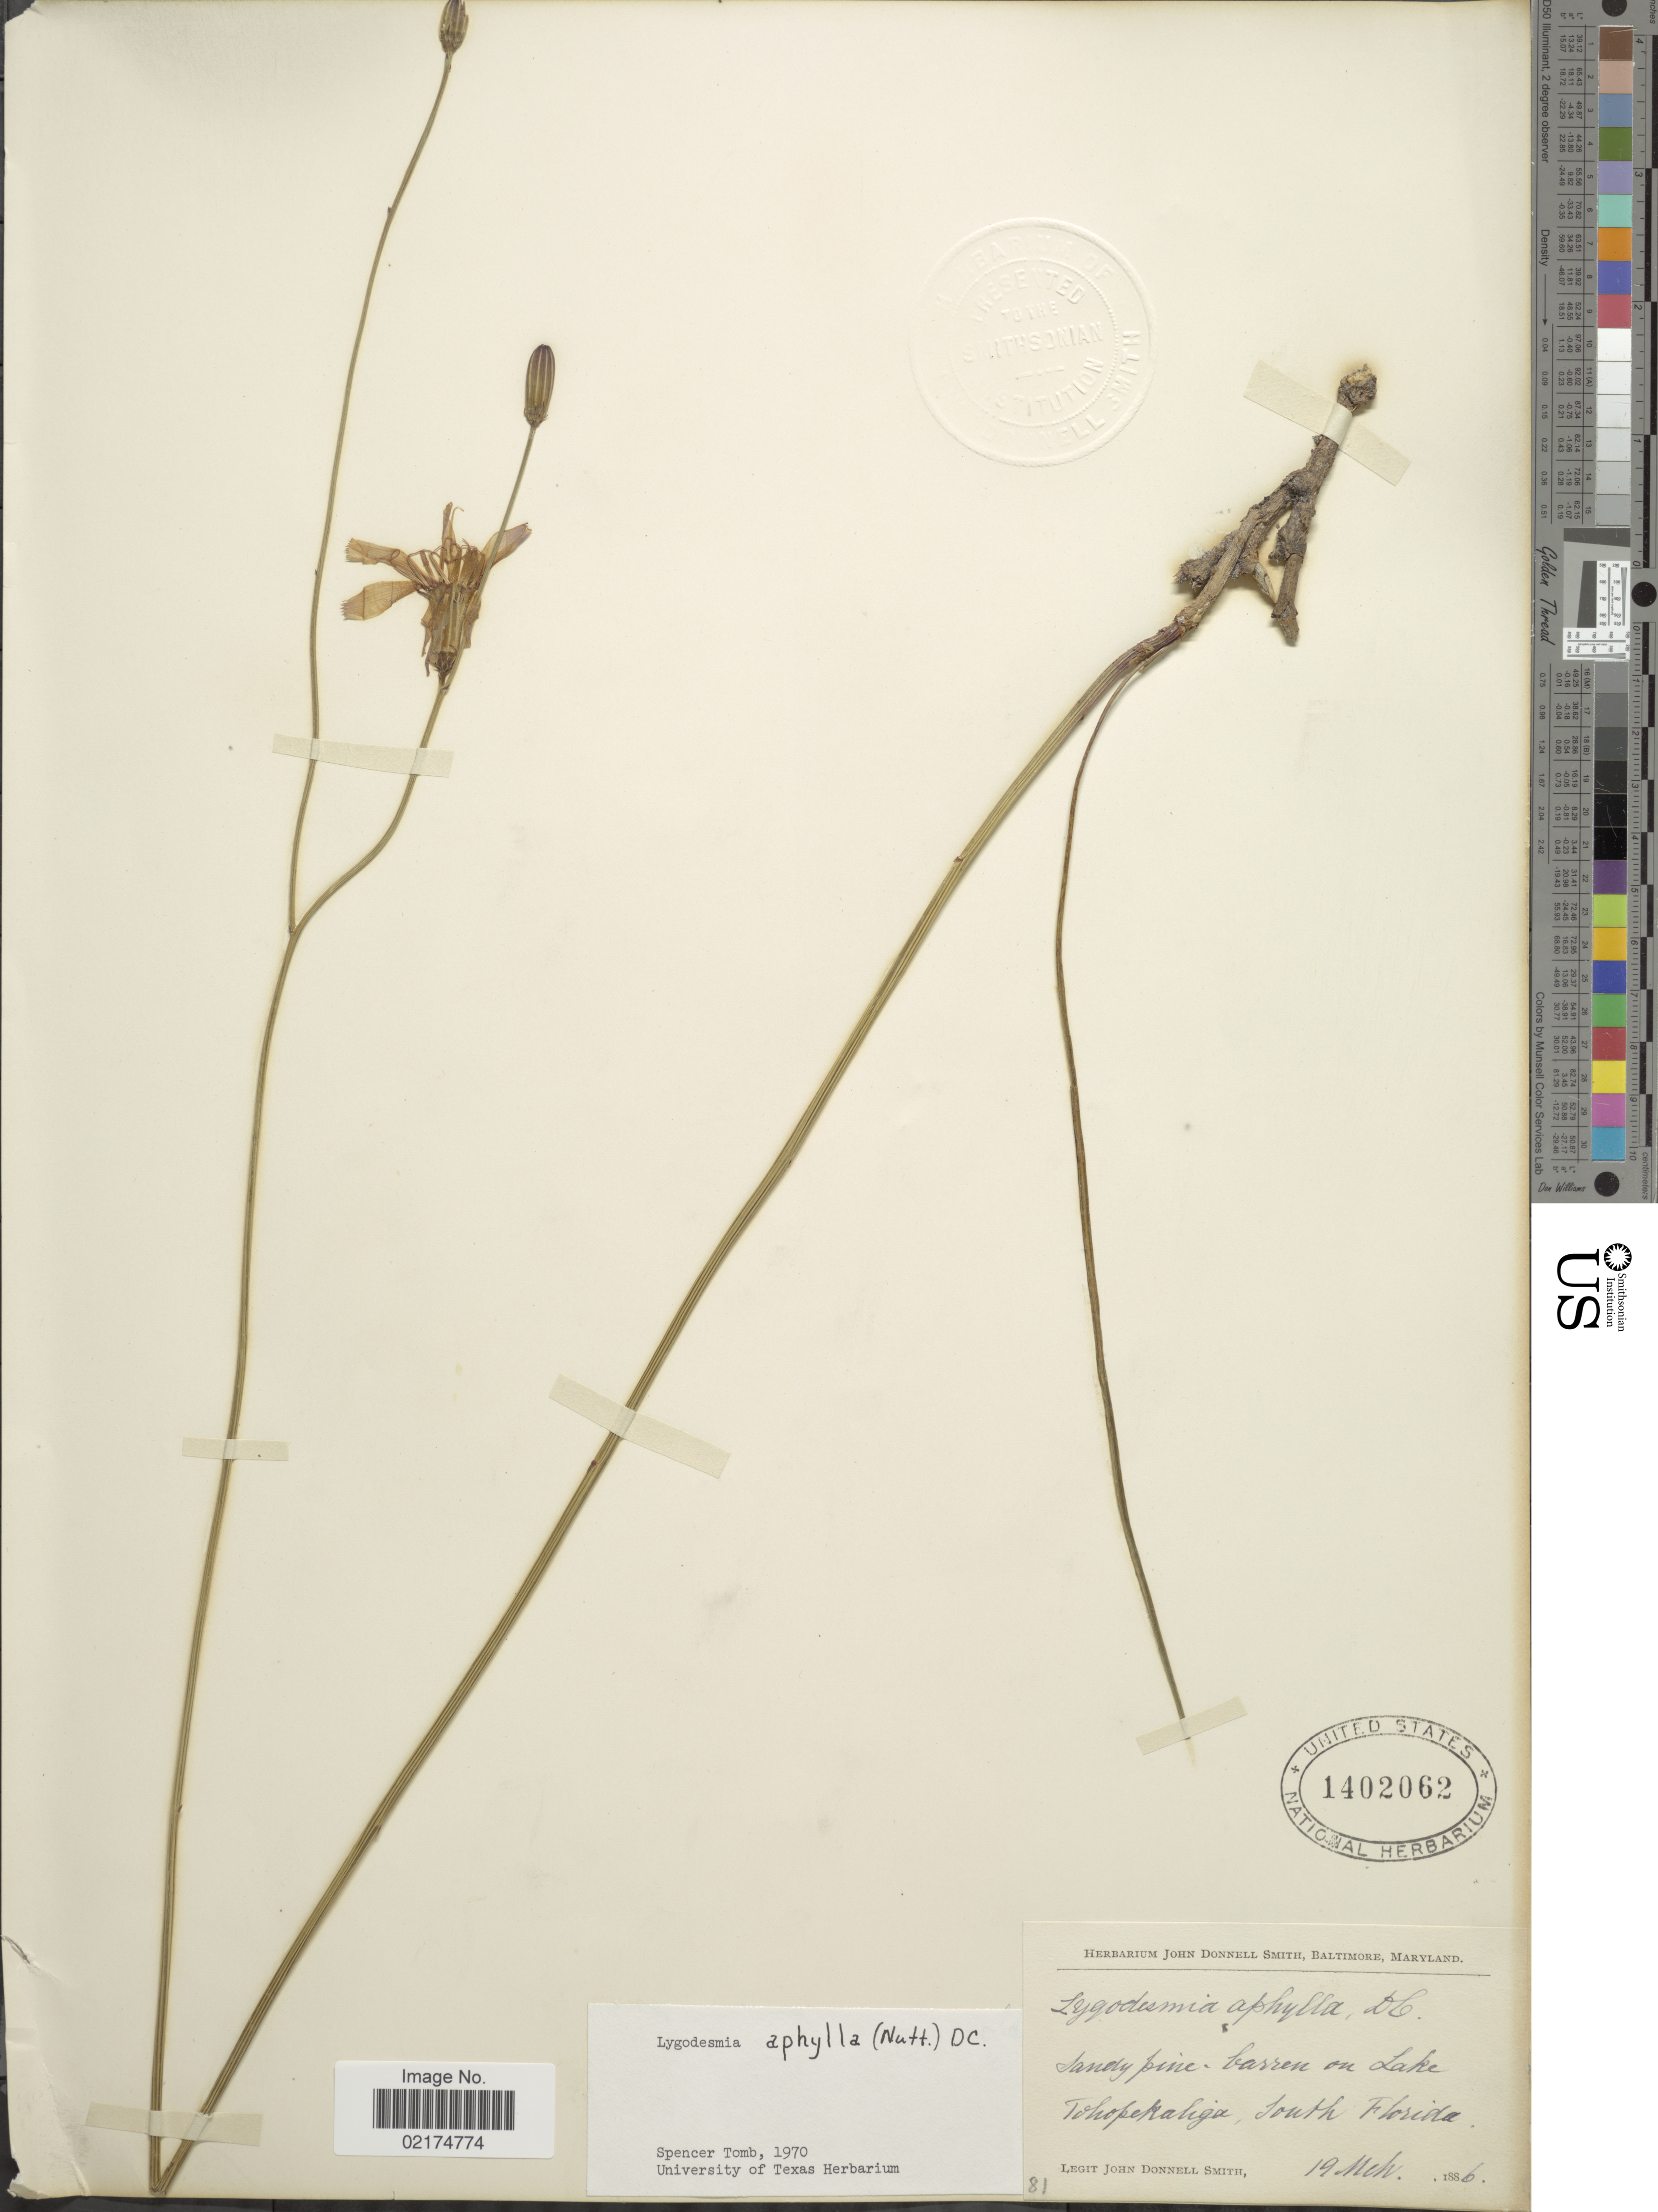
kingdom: Plantae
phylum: Tracheophyta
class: Magnoliopsida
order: Asterales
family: Asteraceae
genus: Lygodesmia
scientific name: Lygodesmia aphylla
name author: (Nutt.) DC.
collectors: J. Donnell Smith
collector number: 81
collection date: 1886-03-19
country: United States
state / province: Florida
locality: Sandy pine, barren on Lake Tohopekaliga, South Florida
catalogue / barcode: US 1402062